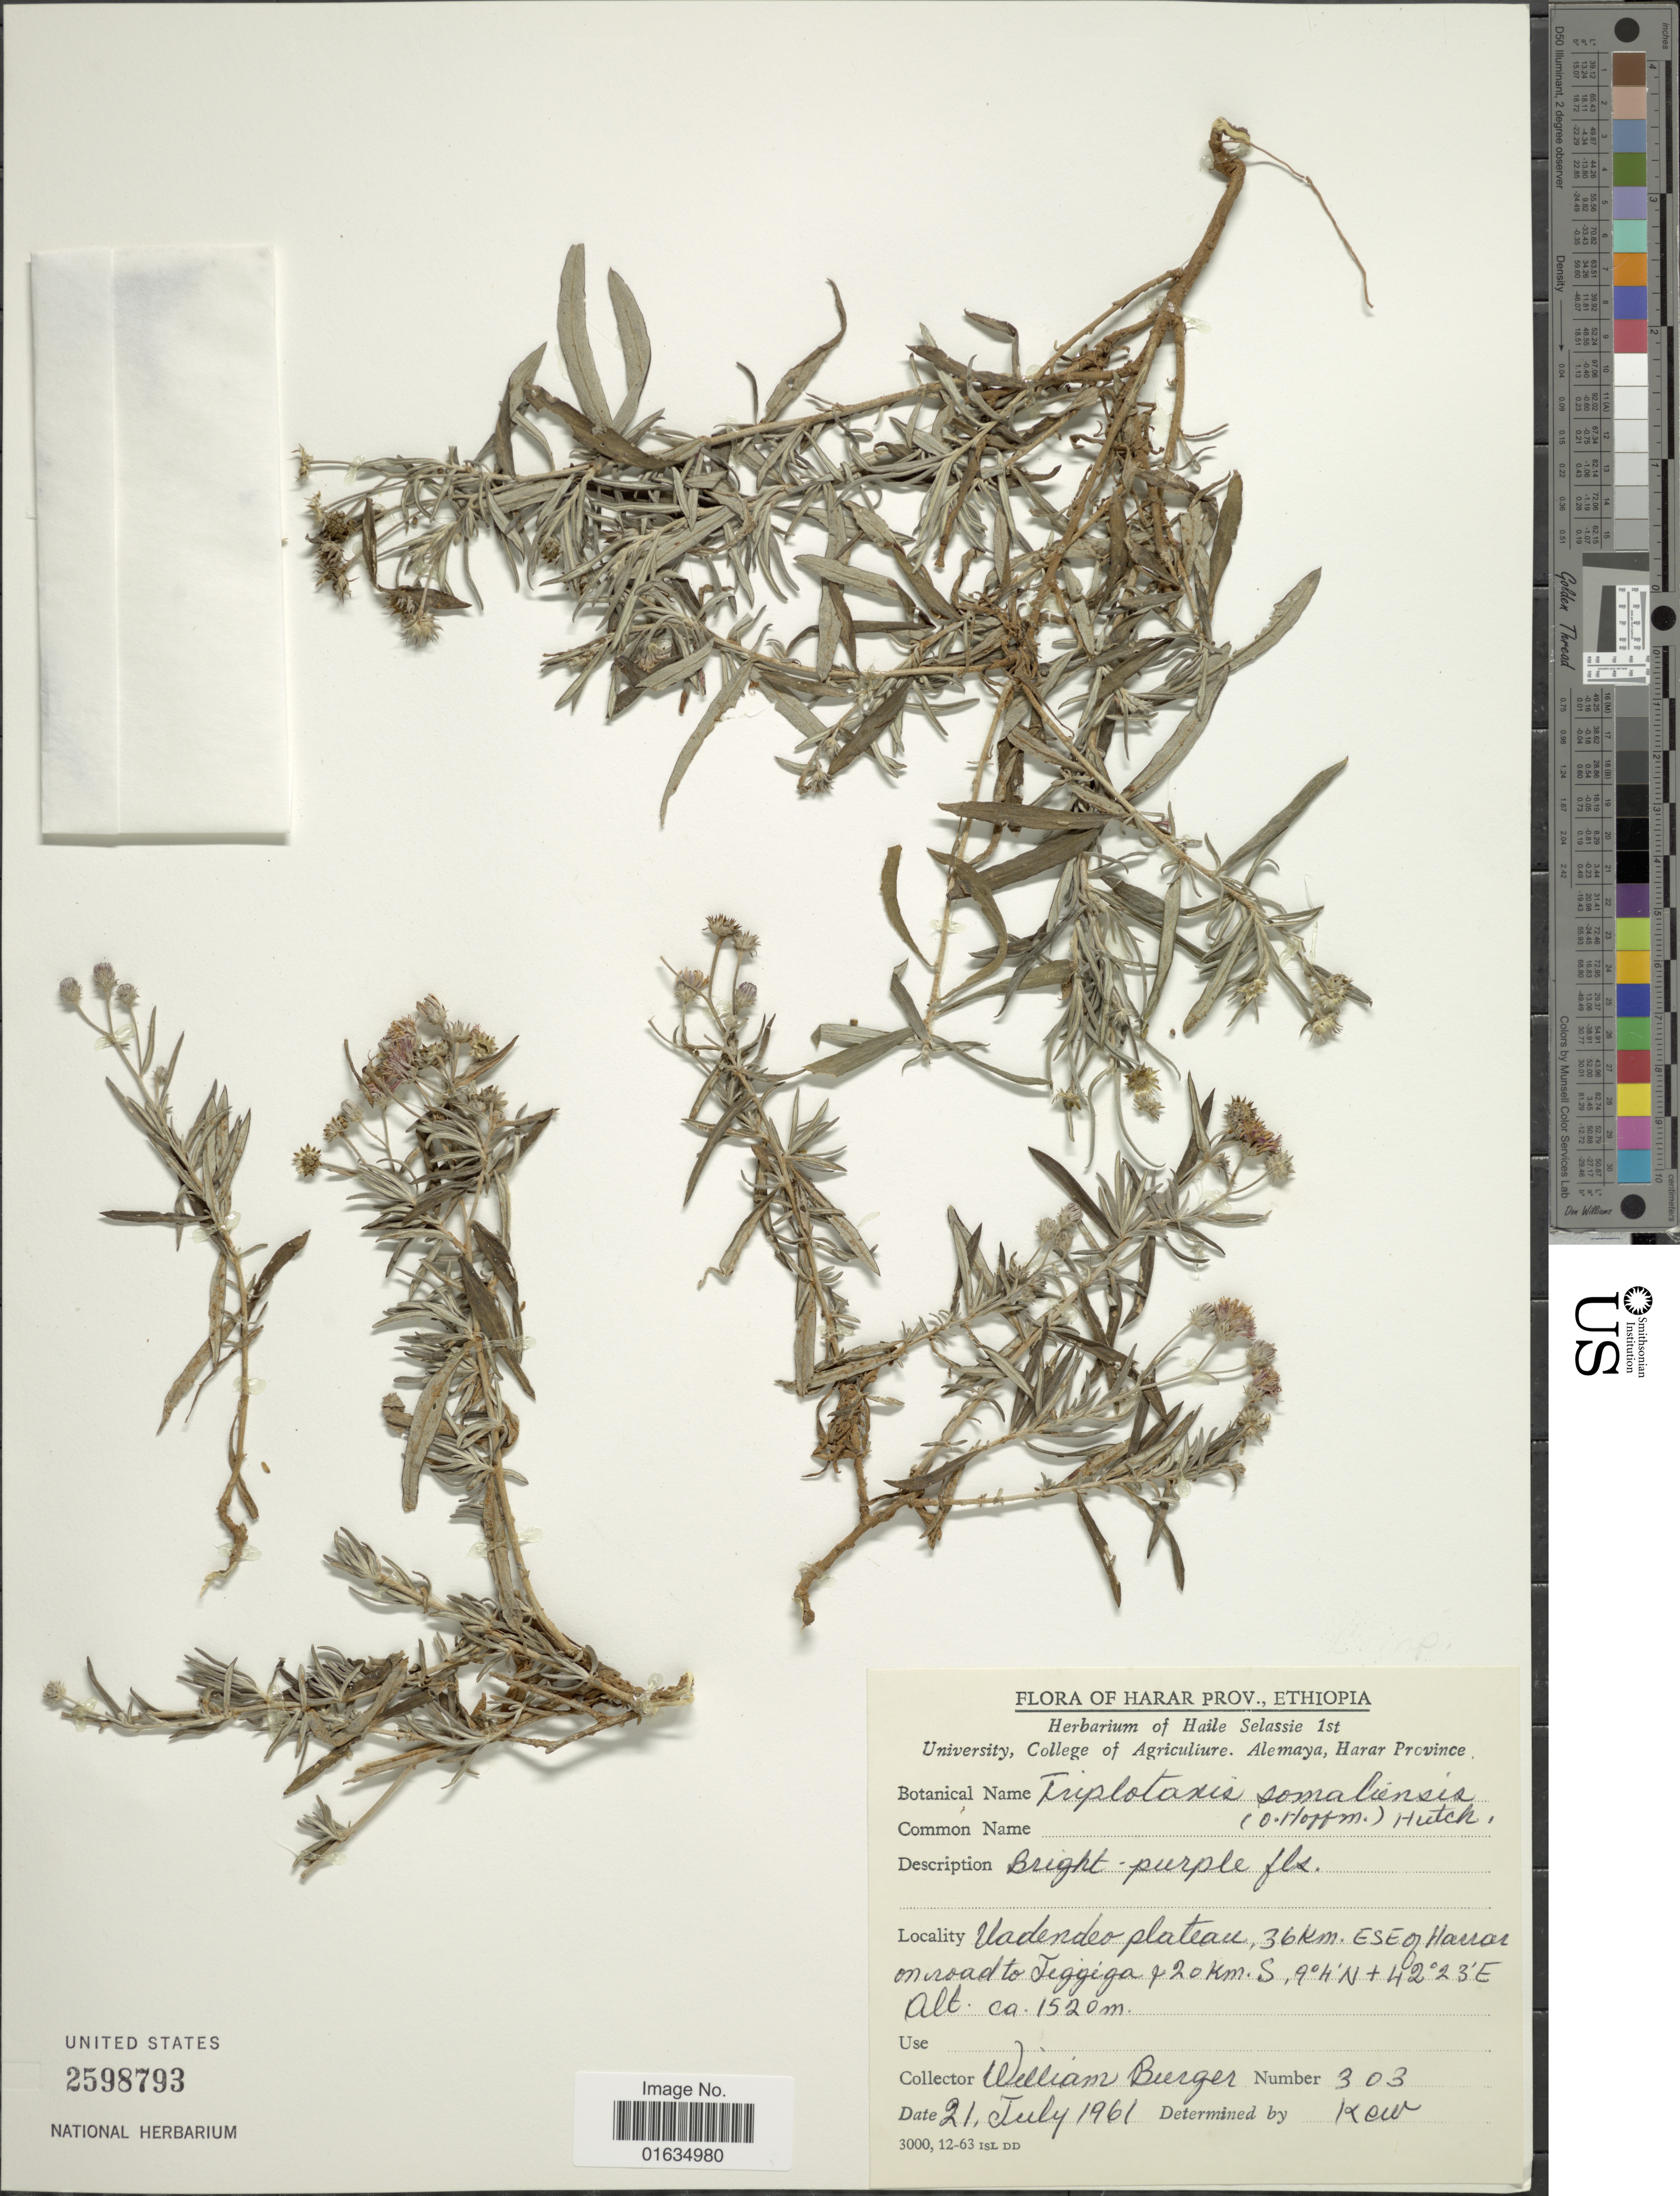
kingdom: Plantae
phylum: Tracheophyta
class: Magnoliopsida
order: Asterales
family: Asteraceae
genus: Gutenbergia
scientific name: Gutenbergia somalensis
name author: (O. Hoffm.) M.G. Gilbert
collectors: W. Burger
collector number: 303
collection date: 1961-07-21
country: Ethiopia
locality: Harar Prov., Valerdeo plateau, 36 km ESE of Harrar on road to Teggiga [illegible text] 20 km S[interpreted]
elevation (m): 1520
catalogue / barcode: US 2598793